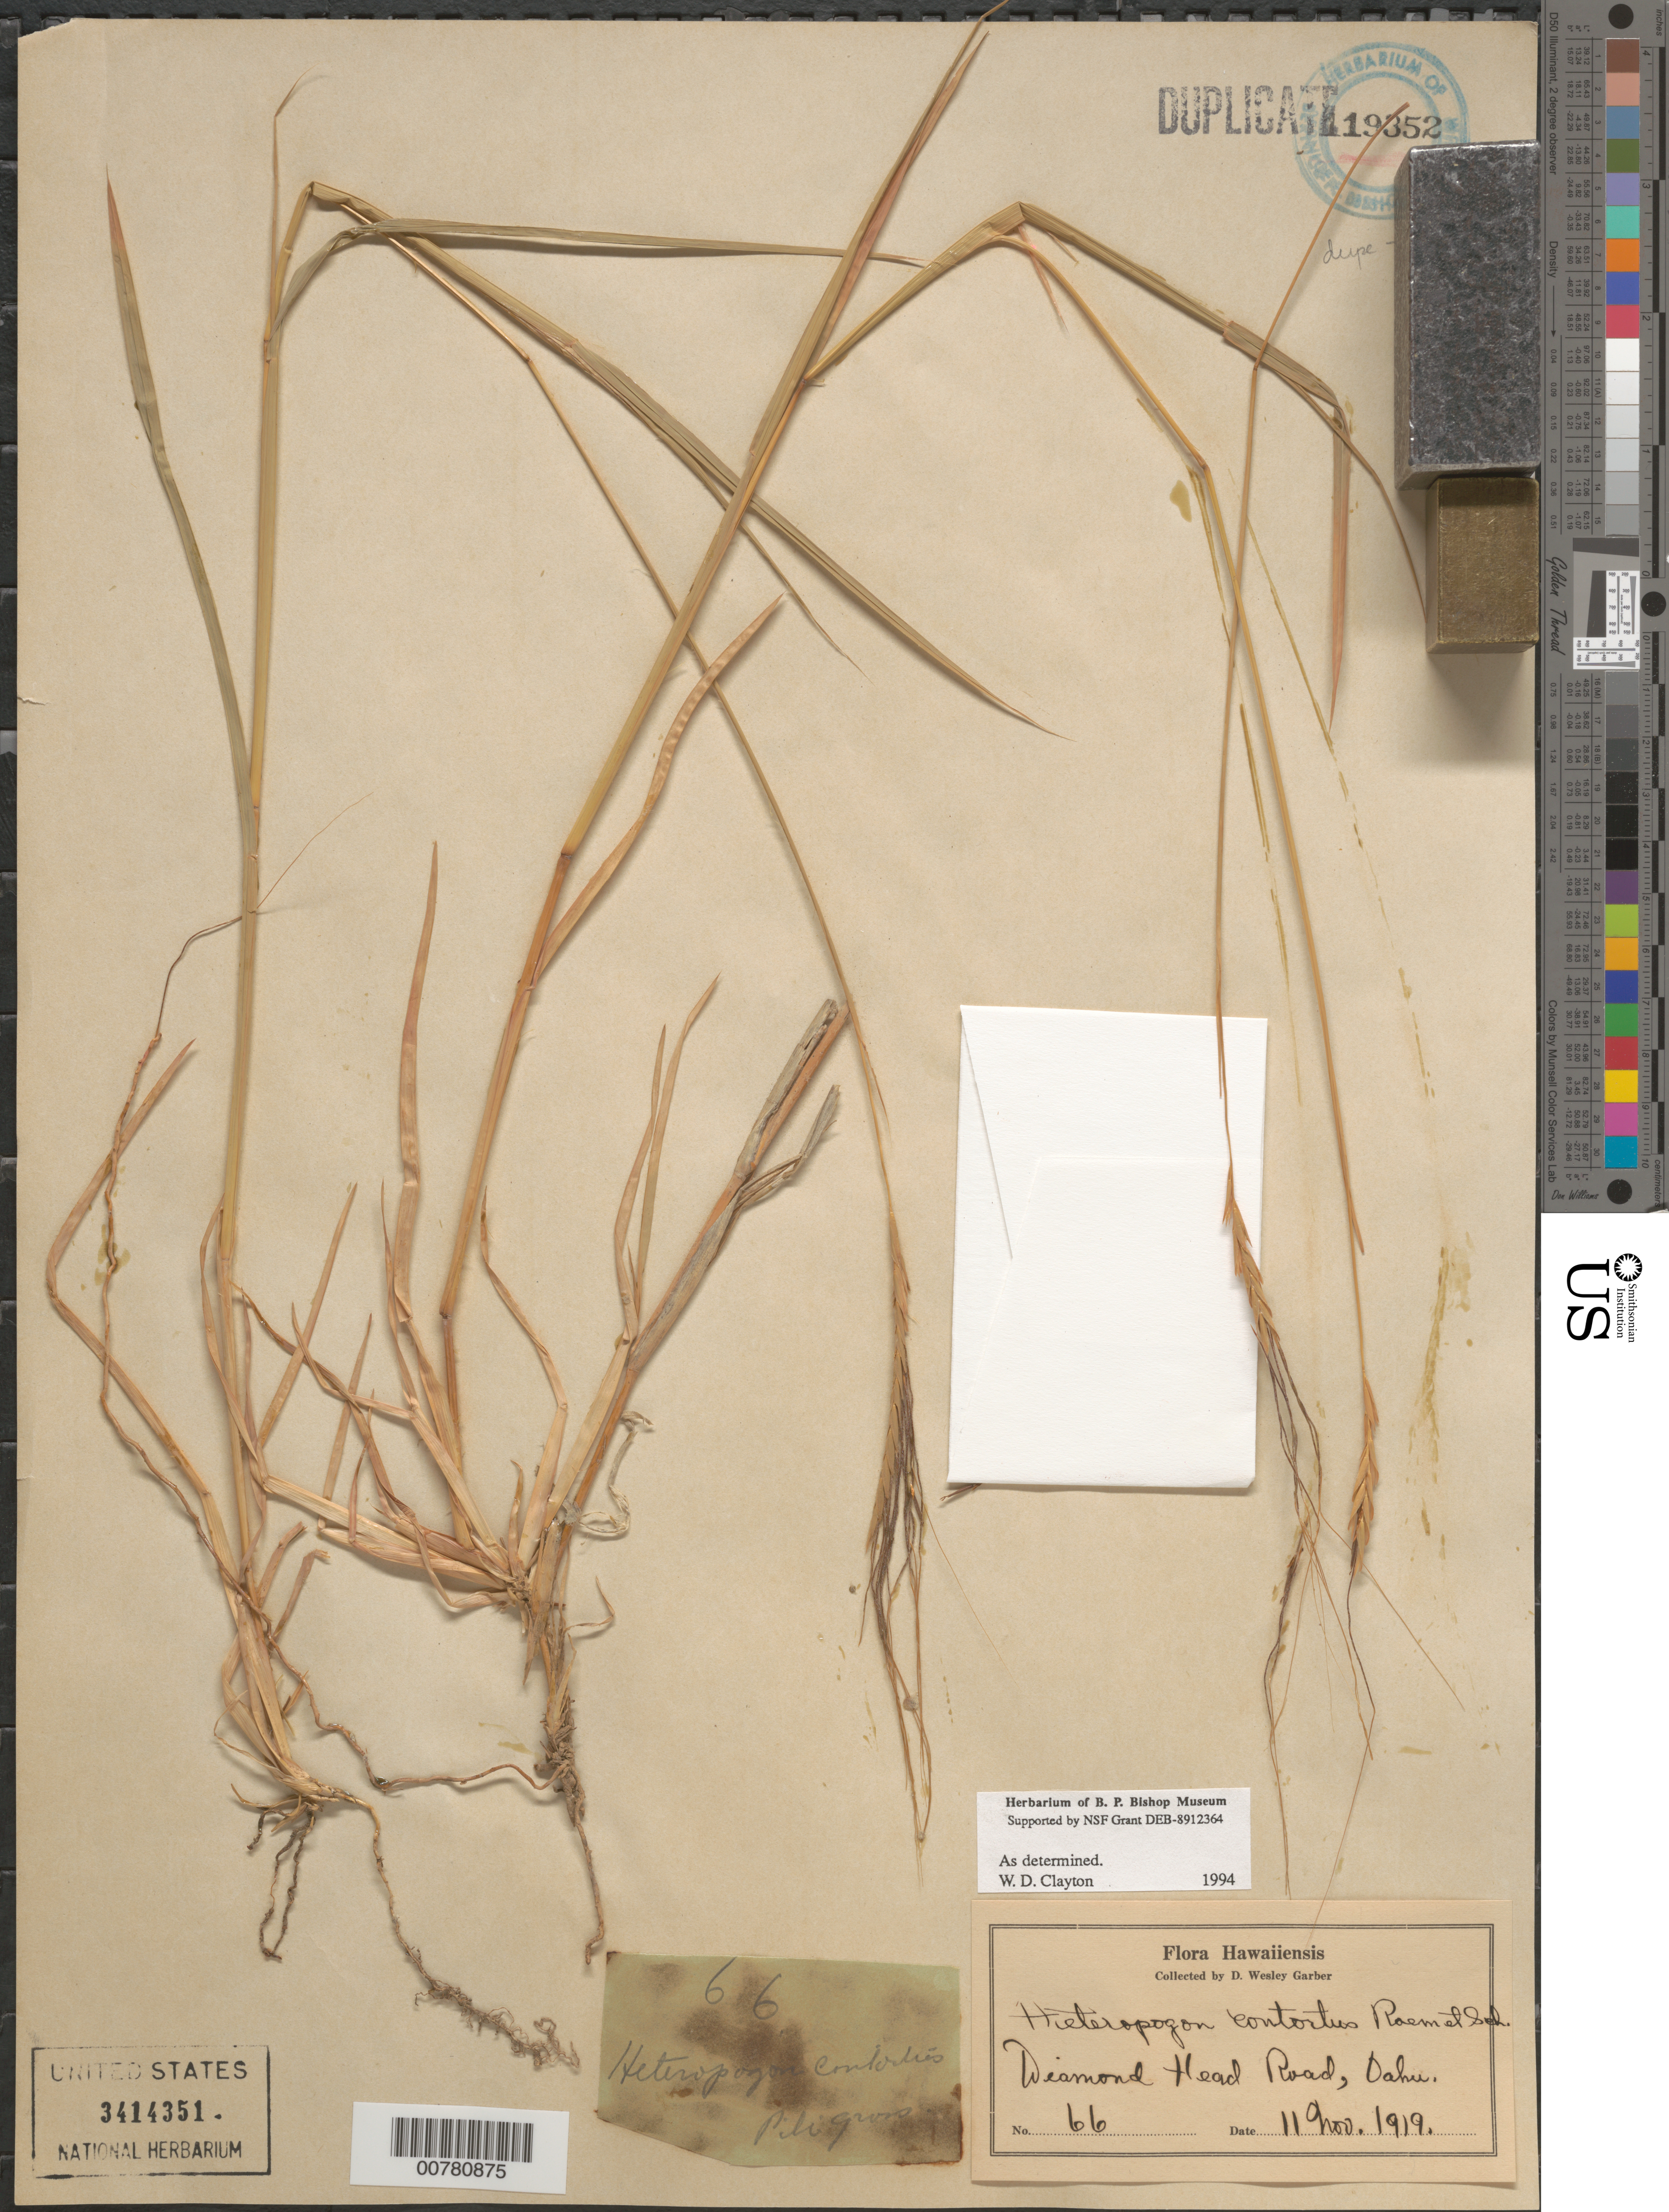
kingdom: Plantae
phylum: Tracheophyta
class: Liliopsida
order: Poales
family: Poaceae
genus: Heteropogon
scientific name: Heteropogon contortus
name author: (L.) P. Beauv. ex Roem. & Schult.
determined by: Clayton, W. D.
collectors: D. W. Garber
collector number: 66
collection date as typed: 11 Nov 1919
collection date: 1919-11-11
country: United States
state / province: Hawaii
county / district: Honolulu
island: Oahu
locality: Diamond Head Rd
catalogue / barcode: US 3414351